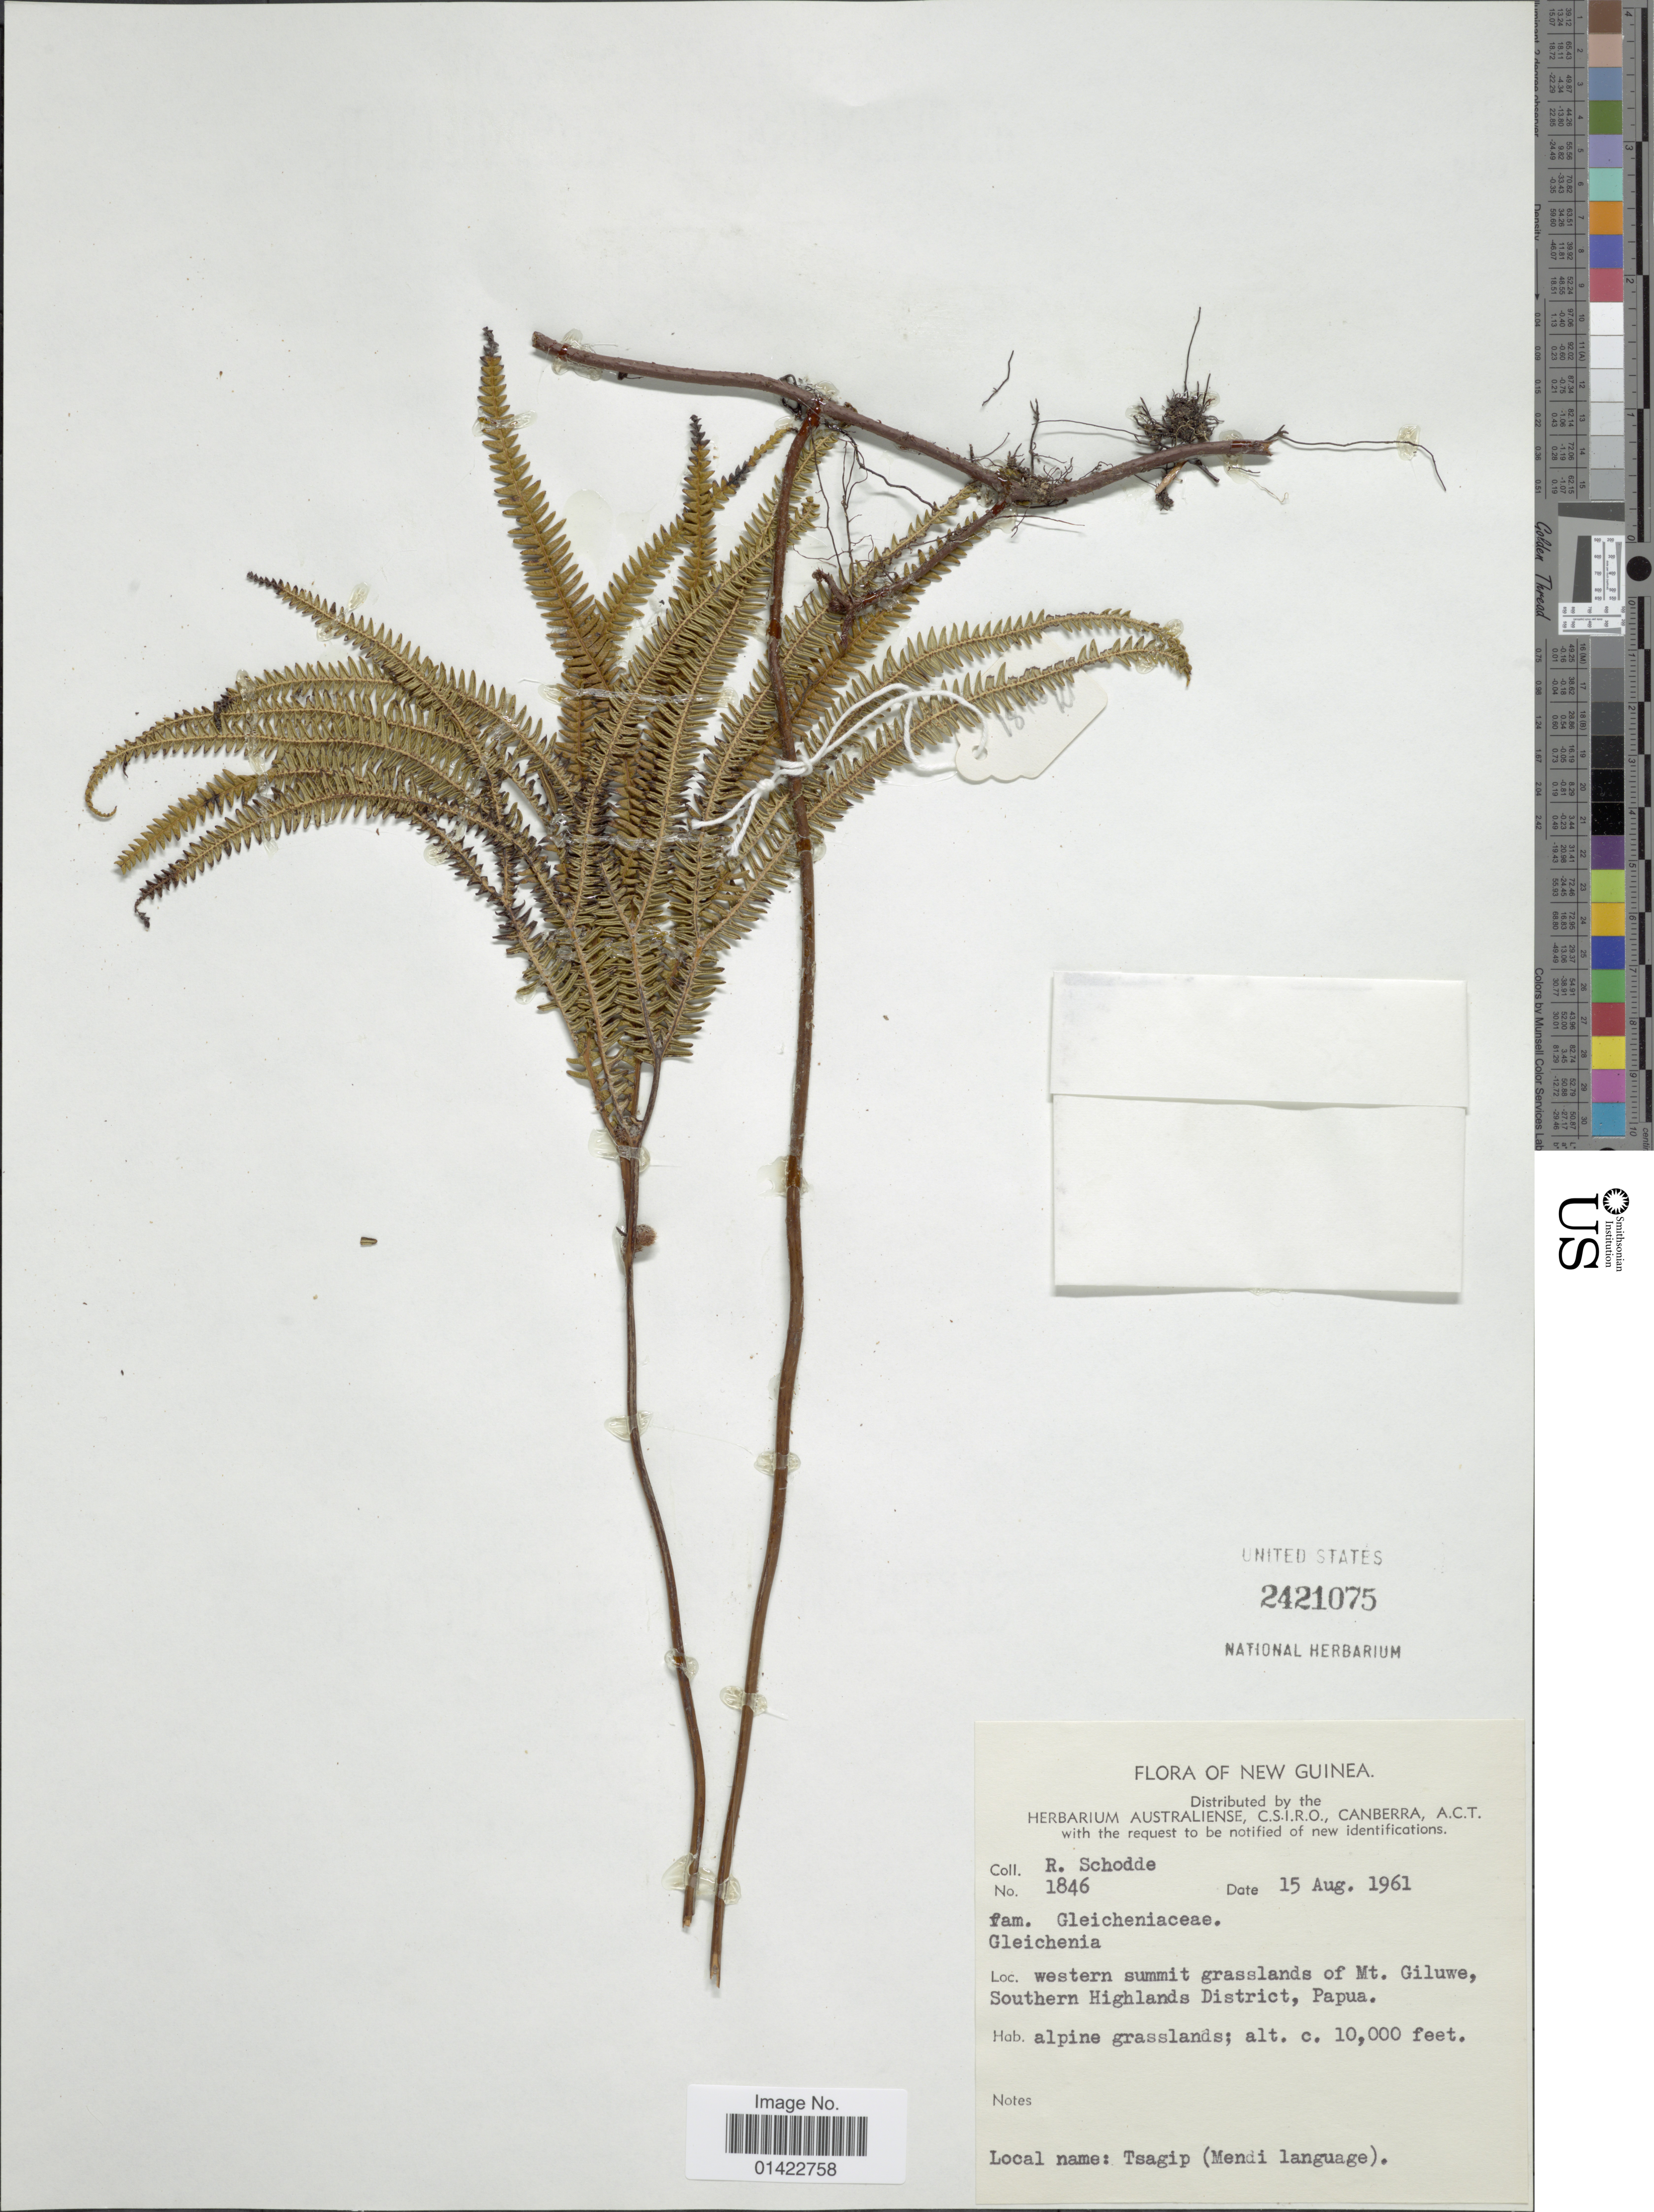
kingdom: Plantae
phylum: Tracheophyta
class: Polypodiopsida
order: Gleicheniales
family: Gleicheniaceae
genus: Sticherus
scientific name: Sticherus sp.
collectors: R. Schodde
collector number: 1846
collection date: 1961-08-15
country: Papua New Guinea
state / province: Southern Highlands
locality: Western summit grasslands of Mt. Giluwe, Southern Highlands District.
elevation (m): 3048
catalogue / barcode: US 2421075